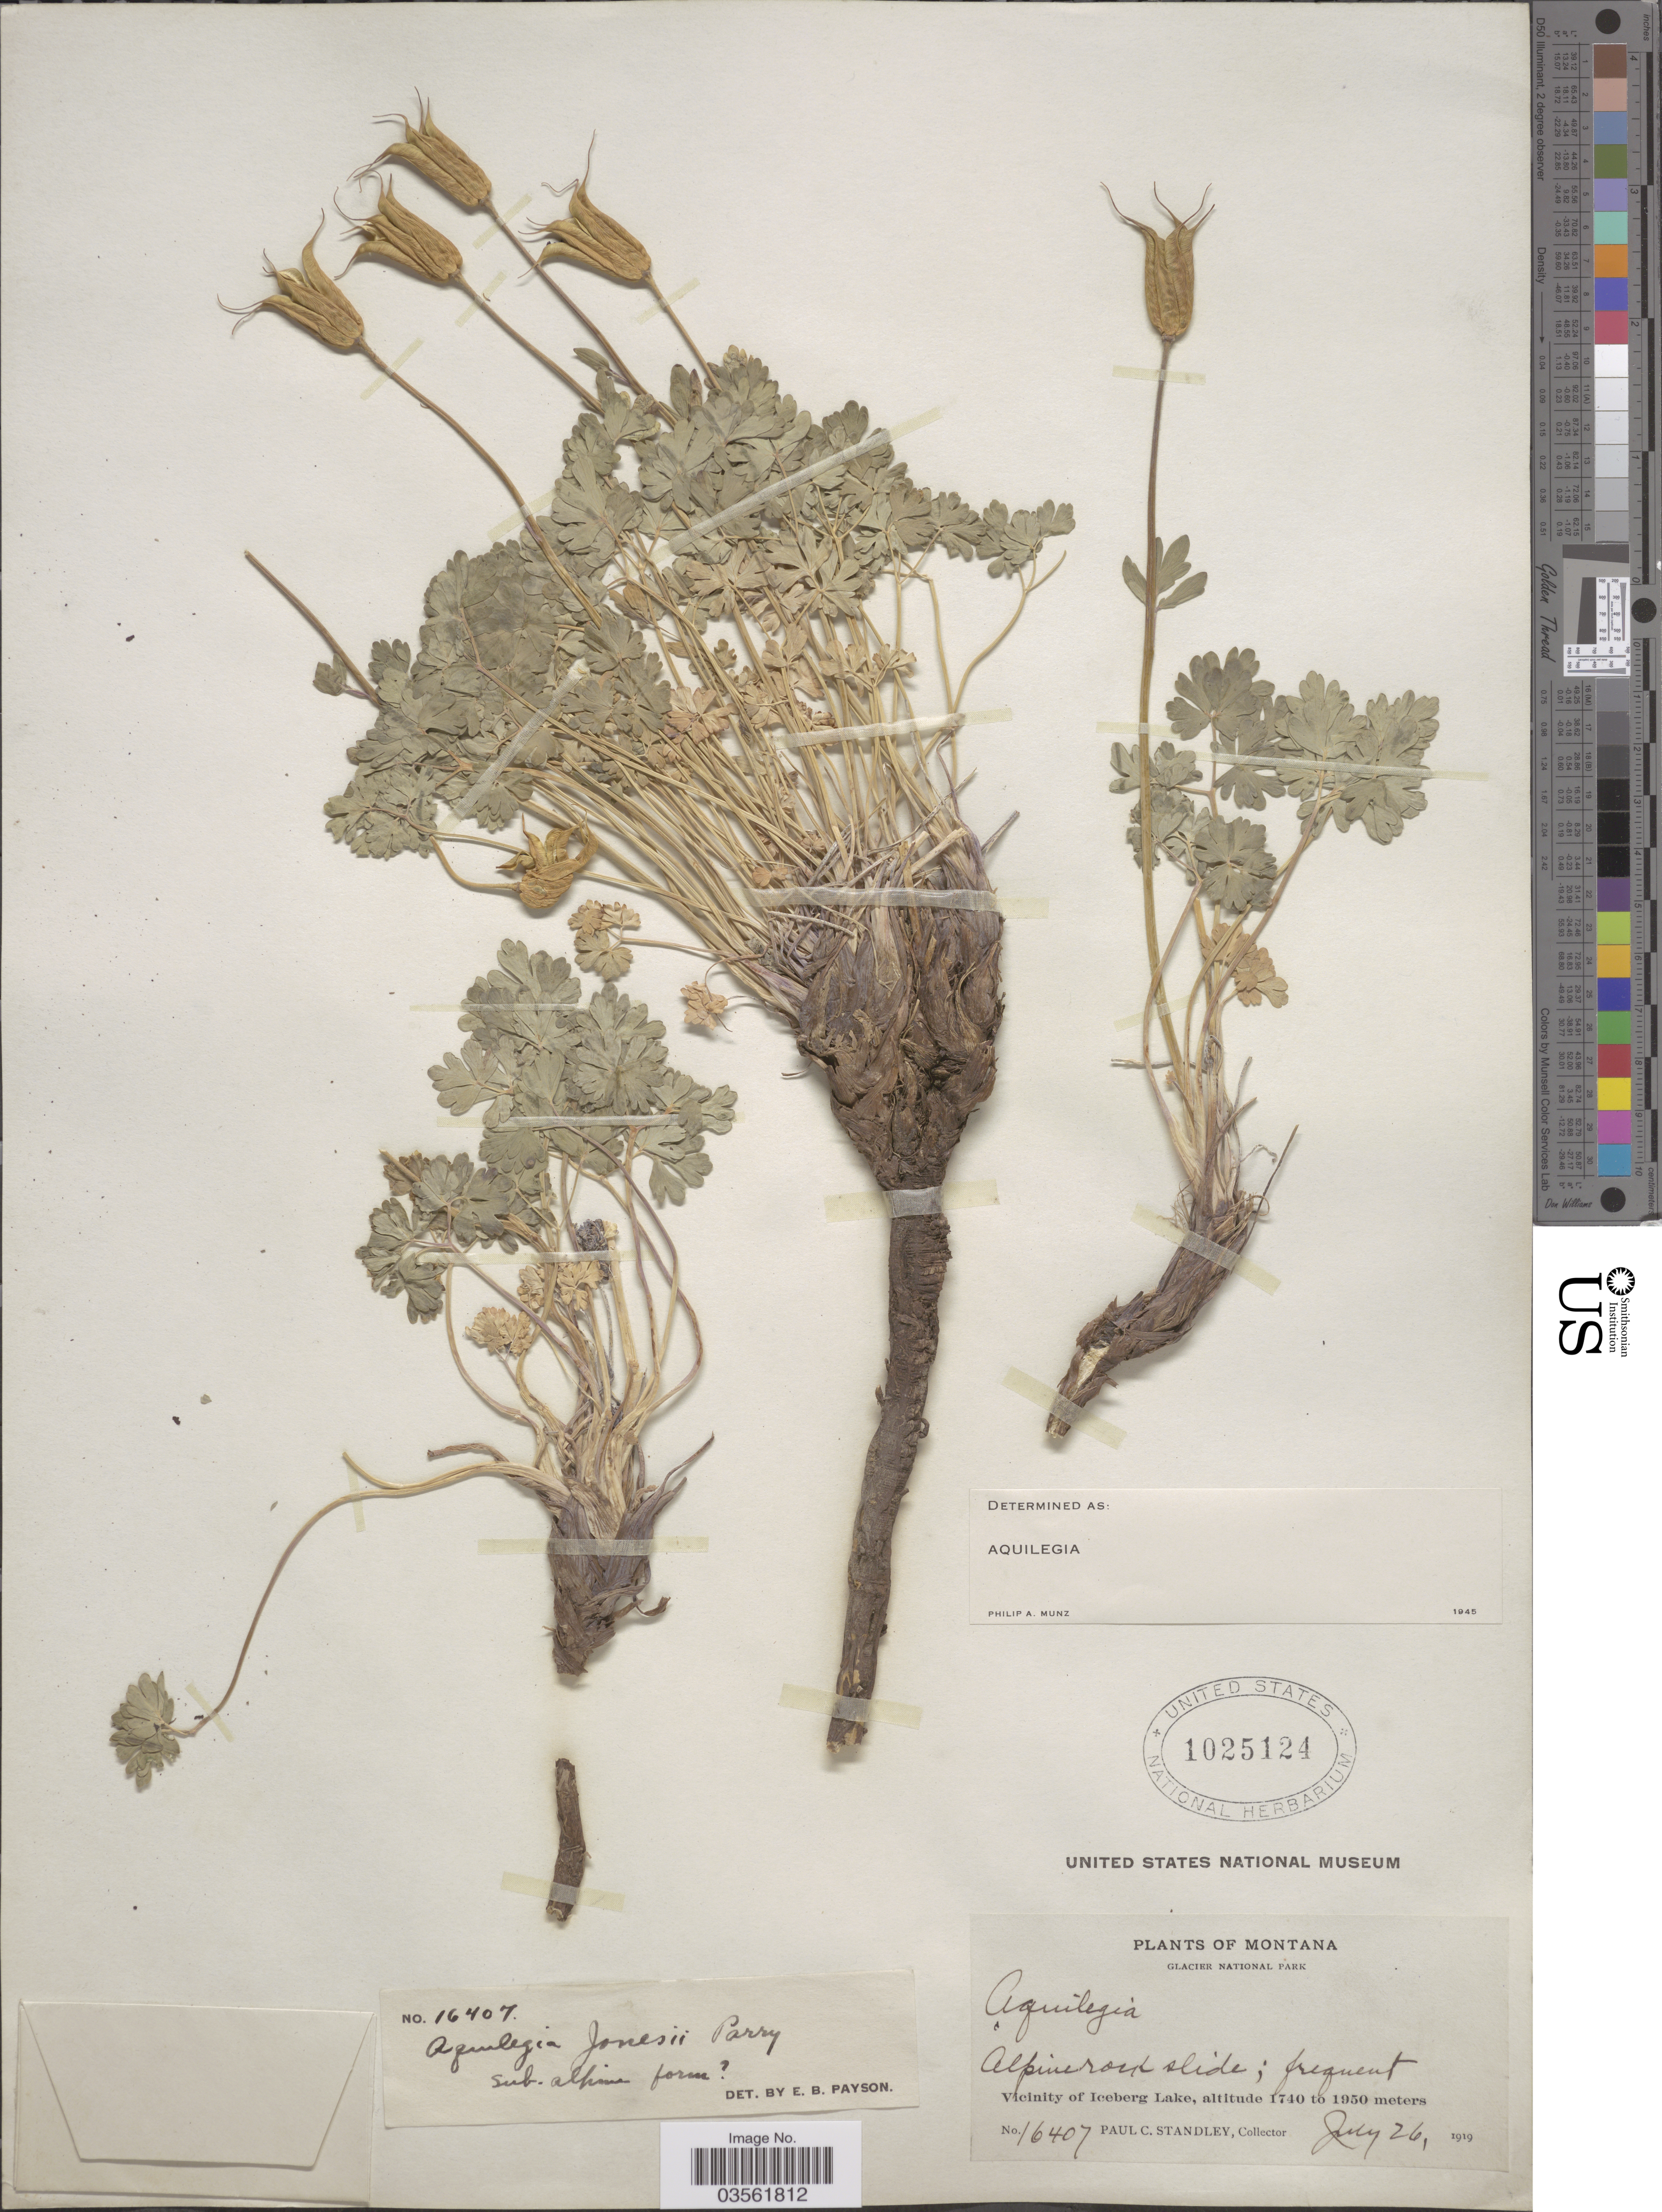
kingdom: Plantae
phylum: Tracheophyta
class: Magnoliopsida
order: Ranunculales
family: Ranunculaceae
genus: Aquilegia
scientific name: Aquilegia jonesii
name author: Parry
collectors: P. C. Standley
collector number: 16407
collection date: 1919-07-26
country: United States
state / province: Montana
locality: Glacier National Park. Vicinity of Iceberg Lake.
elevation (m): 1740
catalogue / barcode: US 1025124